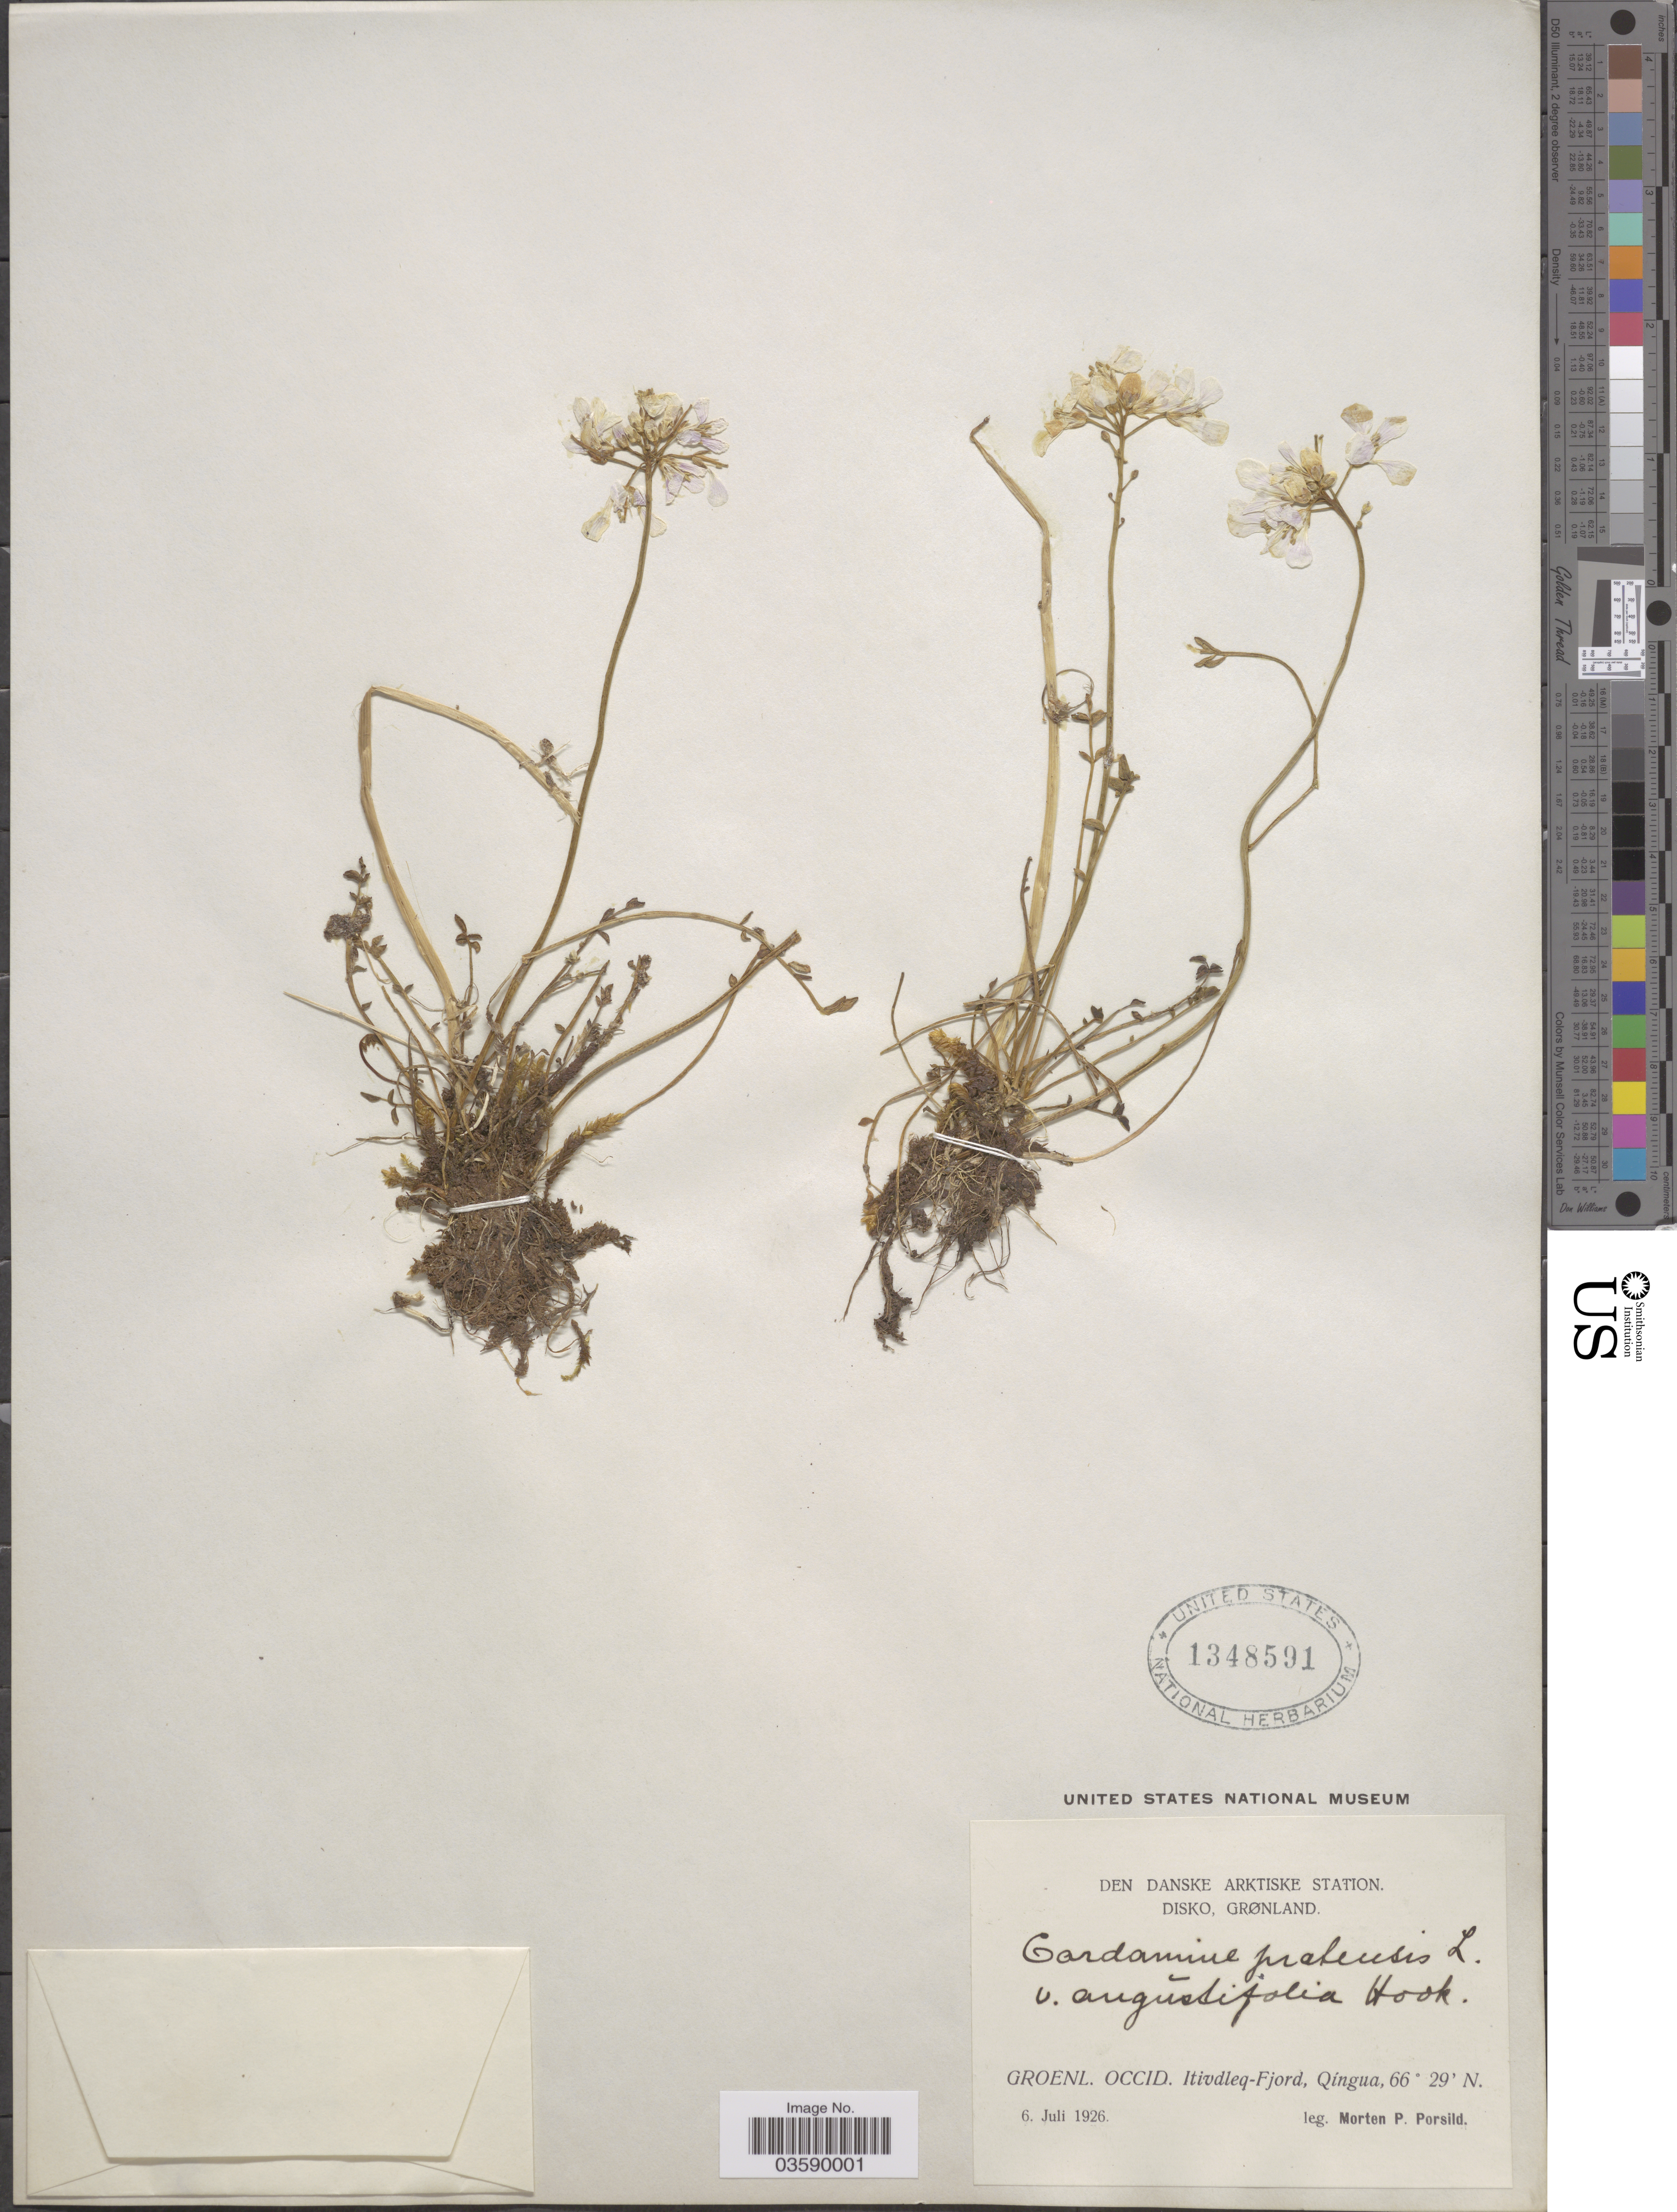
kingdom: Plantae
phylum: Tracheophyta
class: Magnoliopsida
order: Brassicales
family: Brassicaceae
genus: Cardamine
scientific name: Cardamine pratensis subsp. angustifolia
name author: (Hook.) O.E. Schulz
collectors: M. P. Porsild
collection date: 1926-07-06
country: Greenland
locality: Den danske arktiske station. Disko, Grønland. Groenl. occid. Itivdleq-Fjord, Qíngua.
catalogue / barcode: US 1348591